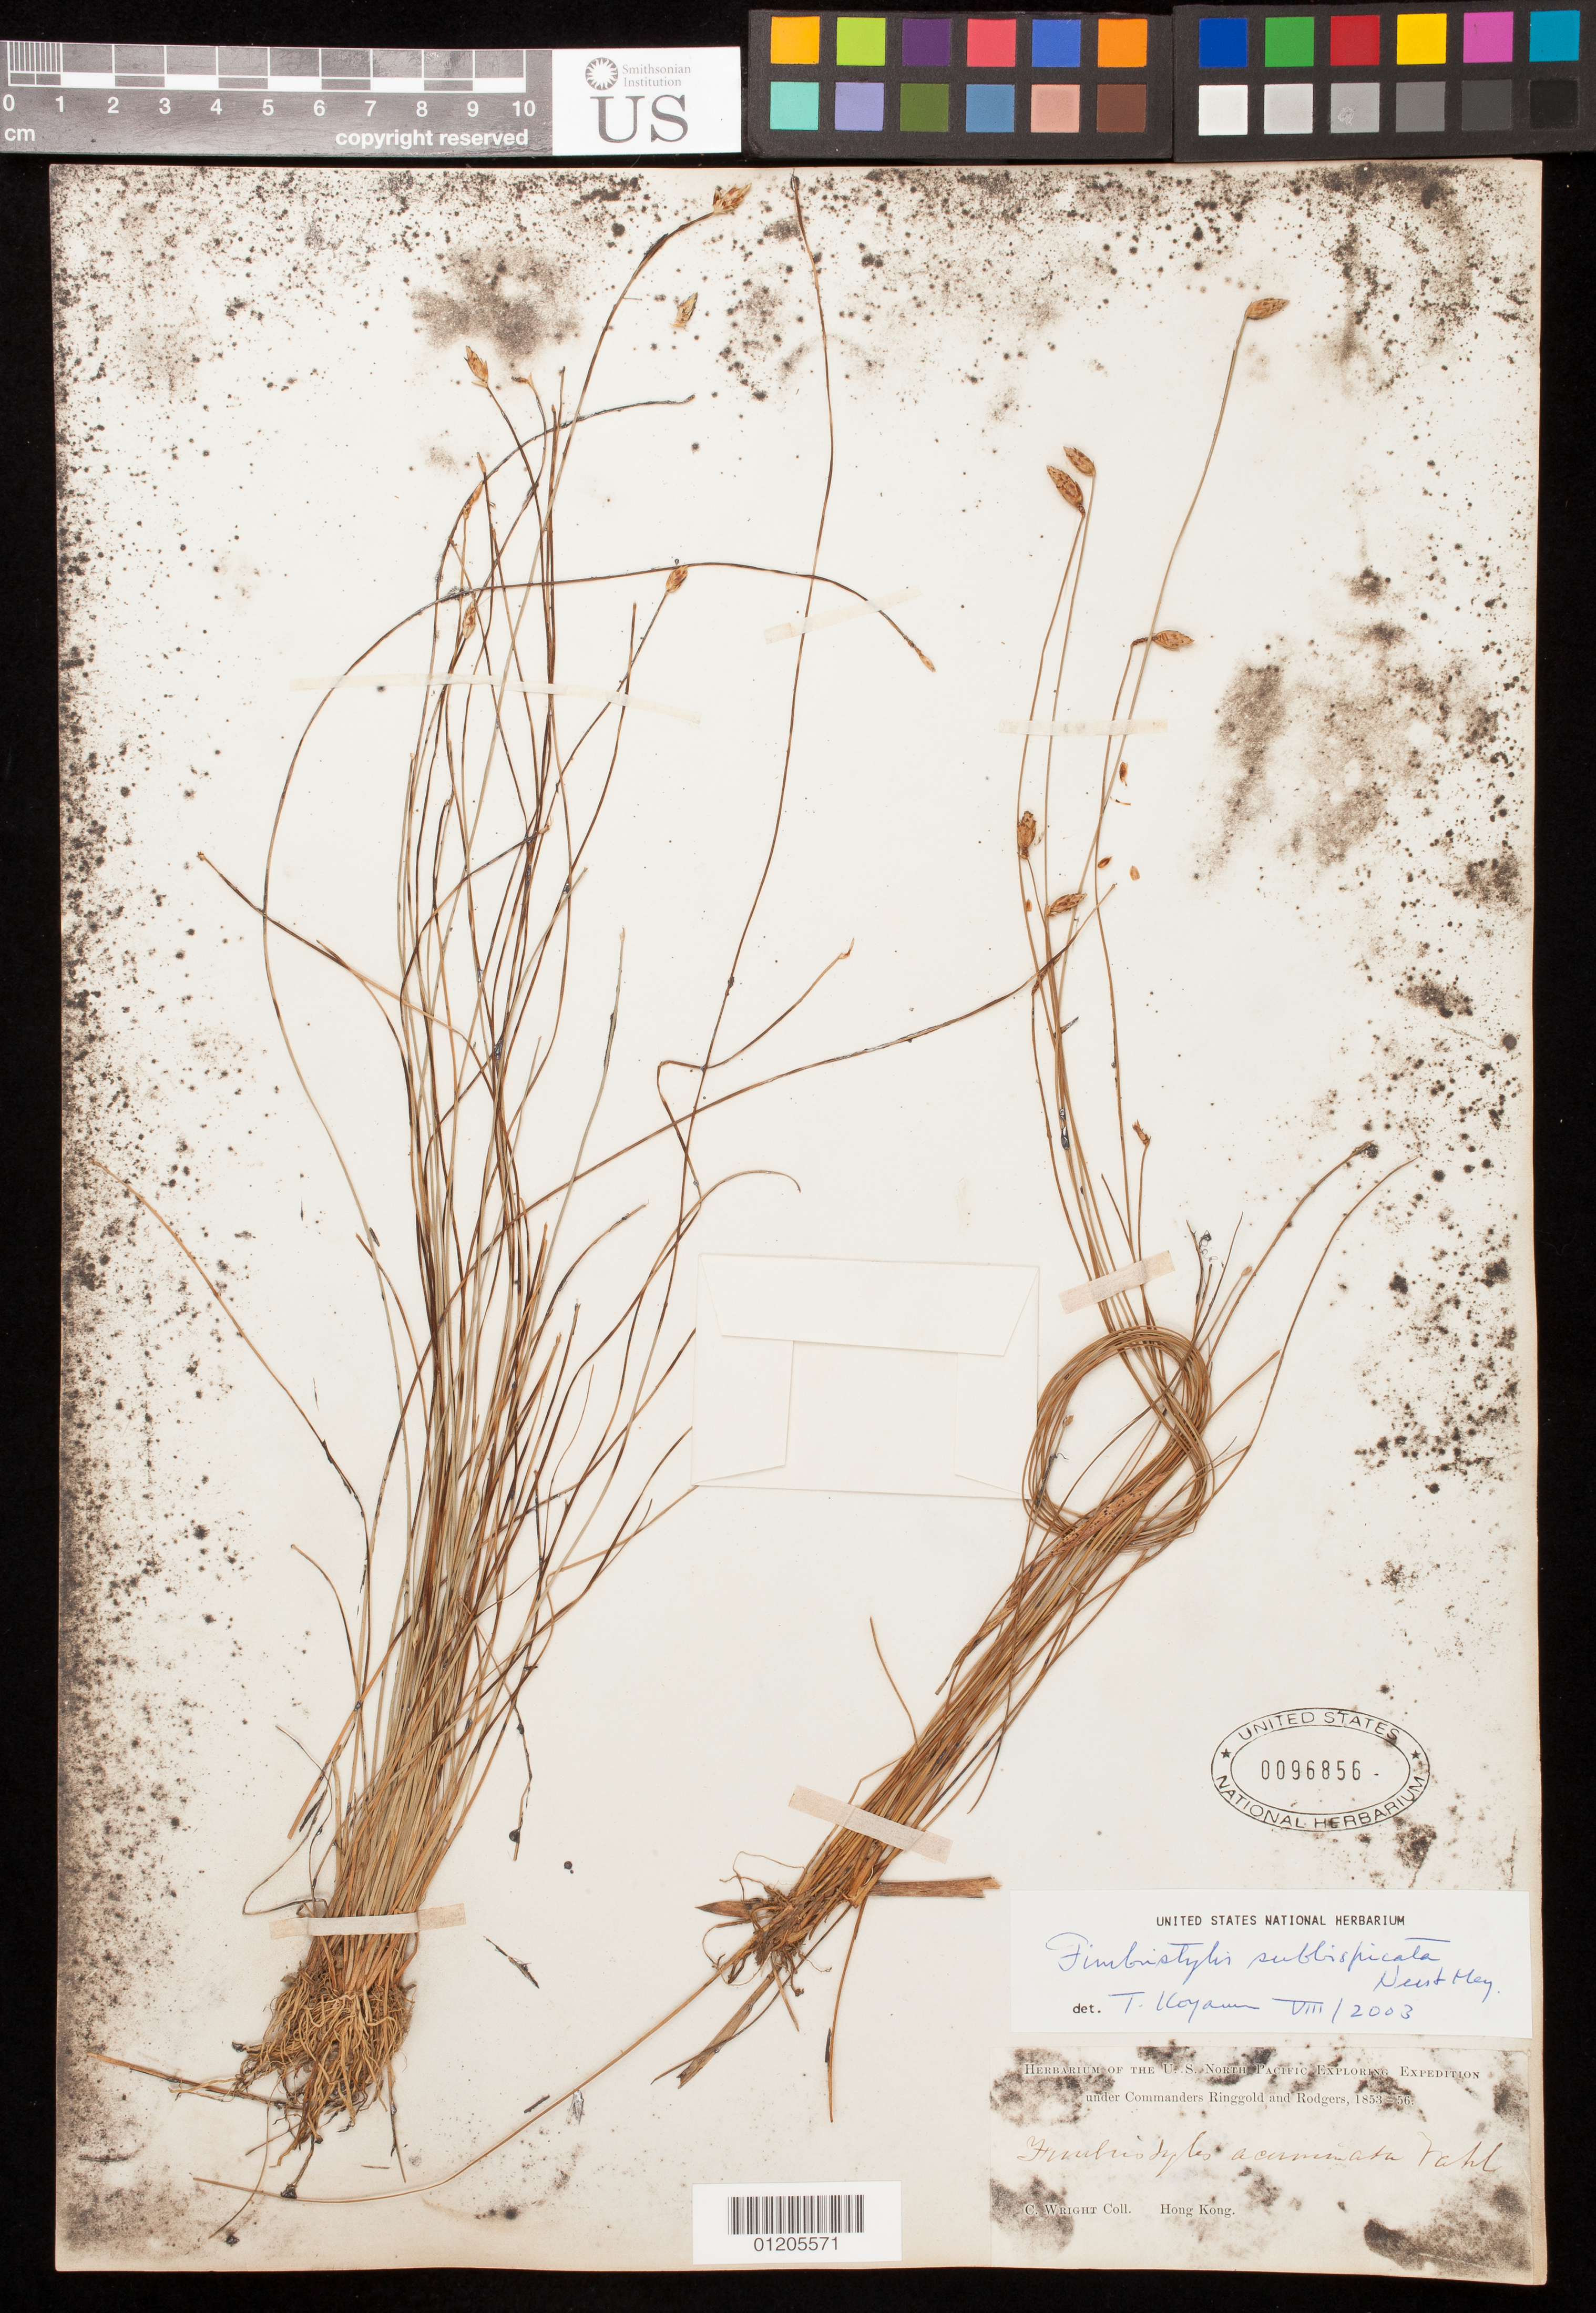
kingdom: Plantae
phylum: Tracheophyta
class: Liliopsida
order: Poales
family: Cyperaceae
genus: Fimbristylis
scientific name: Fimbristylis subbispicata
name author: Nees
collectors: C. Wright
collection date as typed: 1853 to -- -- 1856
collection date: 1853/1856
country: China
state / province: Hong Kong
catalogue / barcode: US 96856